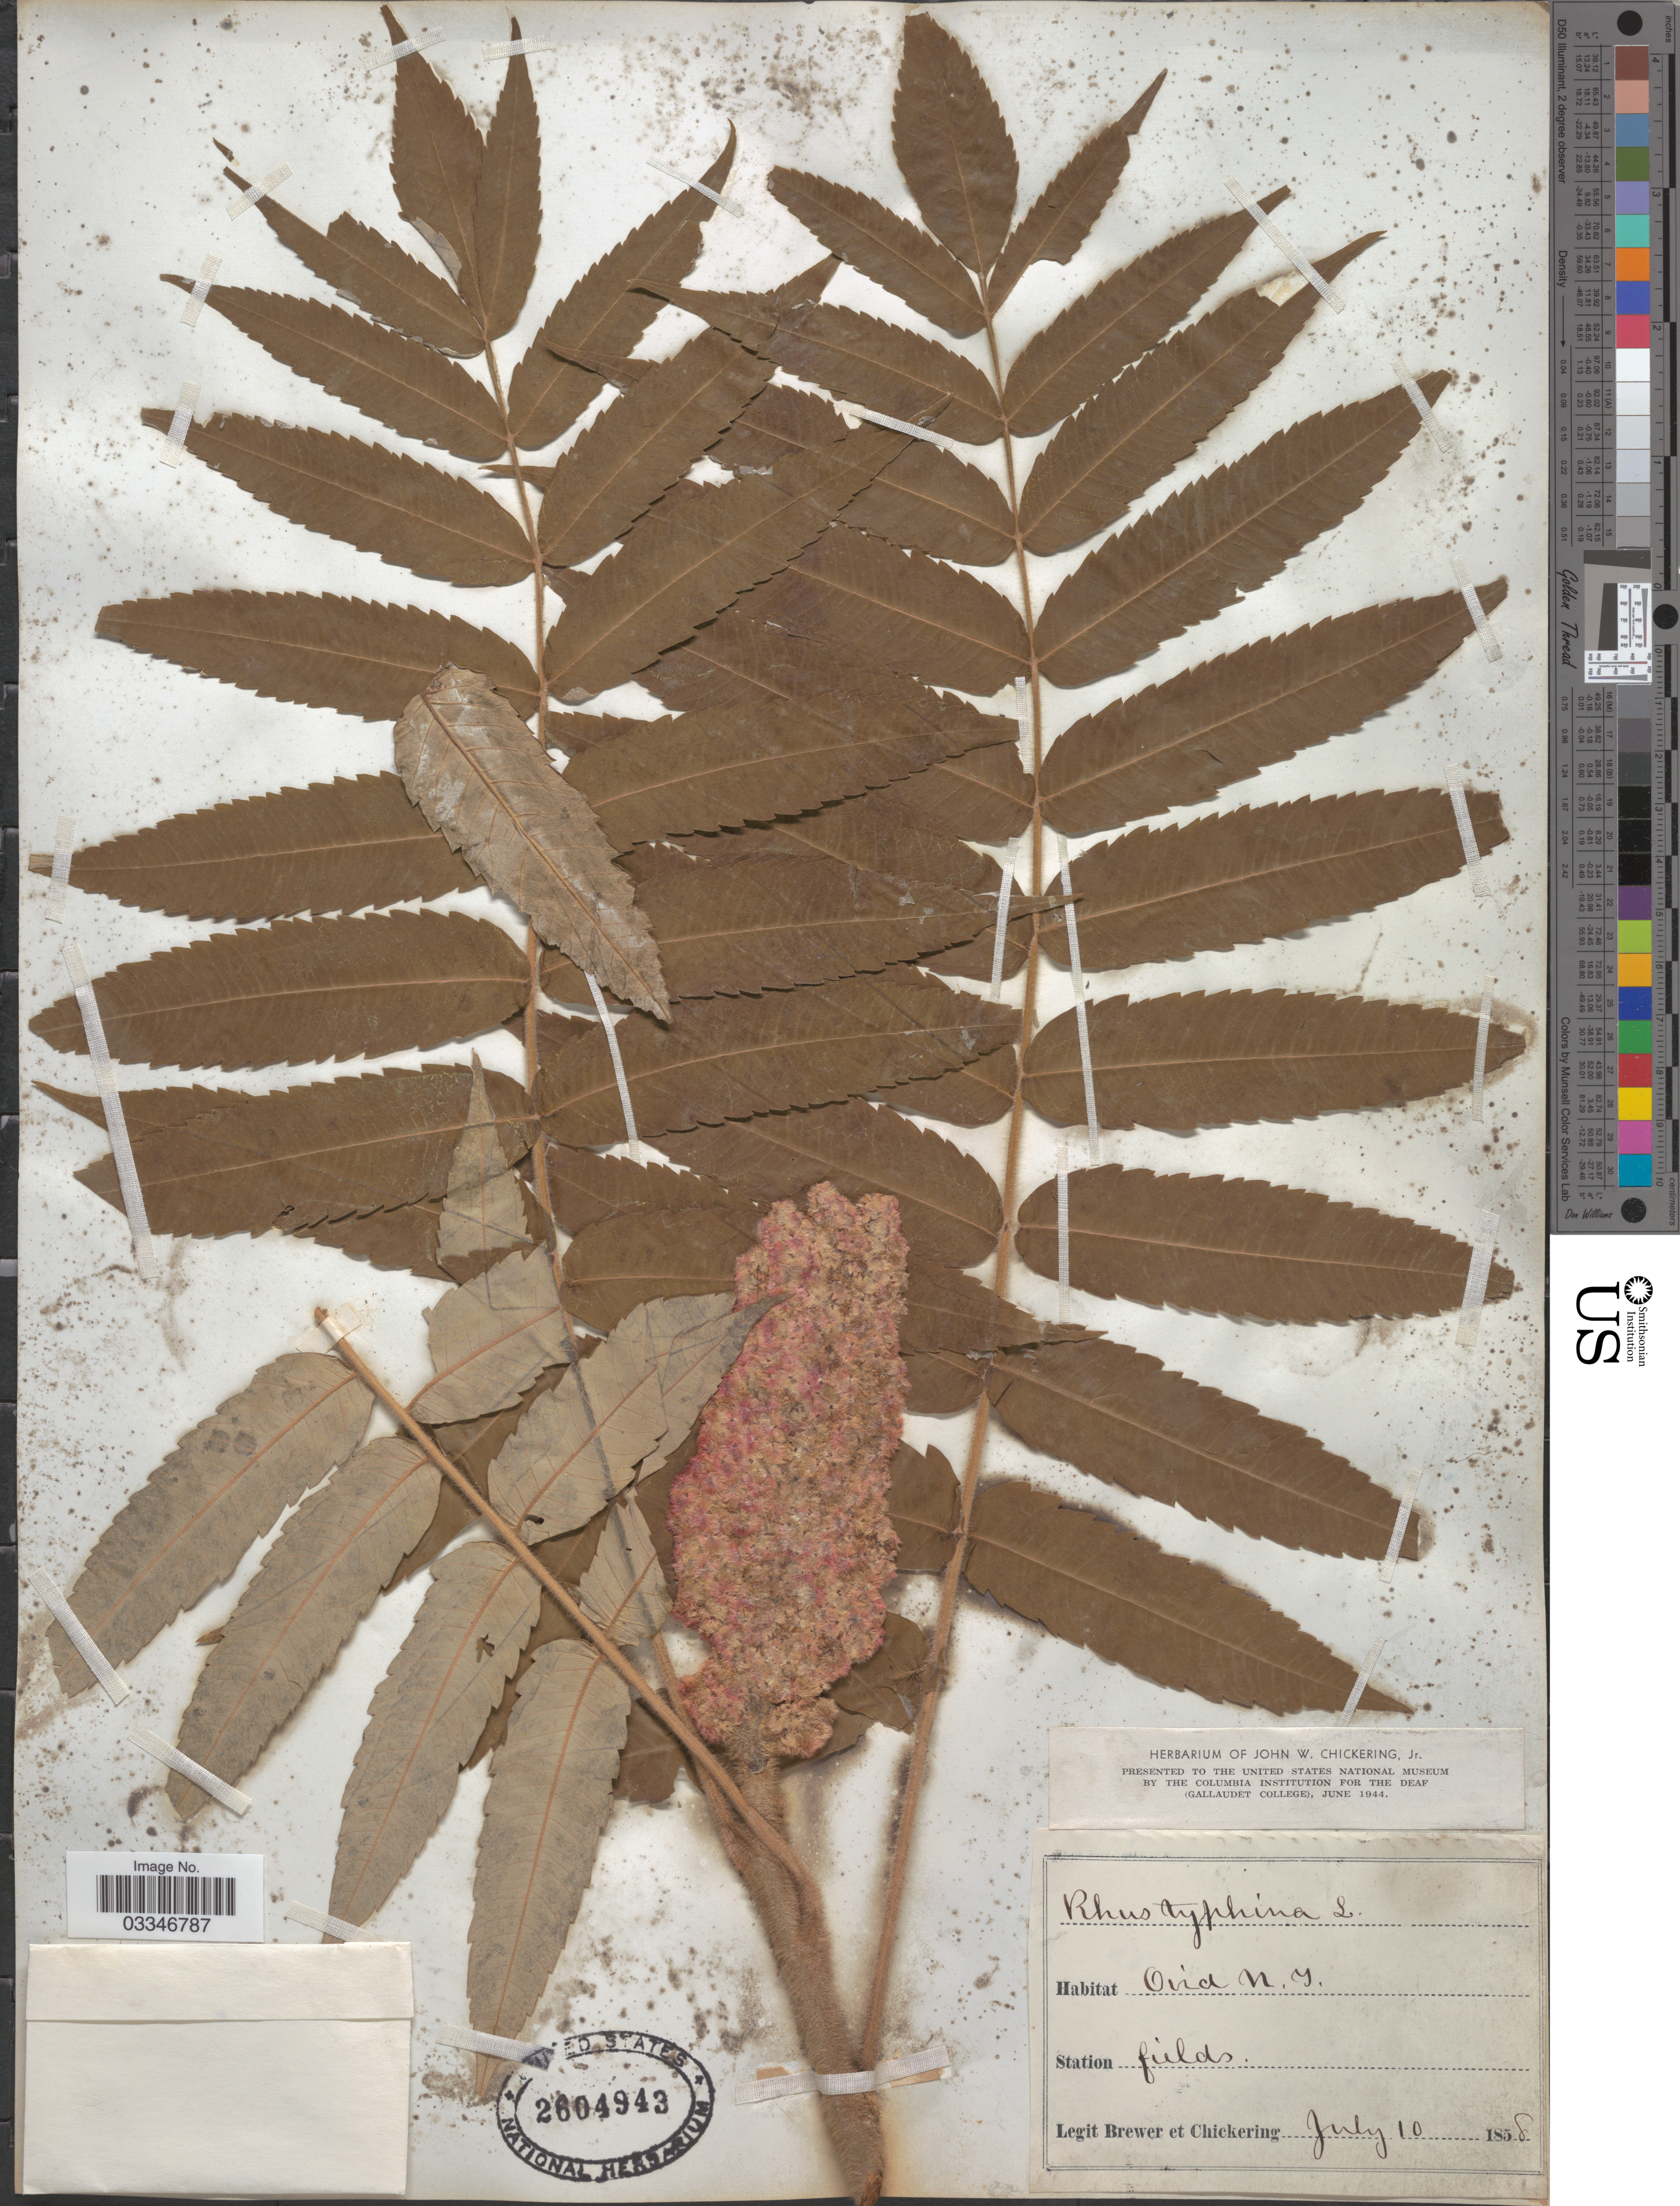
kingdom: Plantae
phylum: Tracheophyta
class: Magnoliopsida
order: Sapindales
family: Anacardiaceae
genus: Rhus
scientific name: Rhus typhina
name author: L.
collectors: -. Brewer & -. Chickering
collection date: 1858-07-10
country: United States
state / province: New York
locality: Ovid.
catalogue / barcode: US 2604943